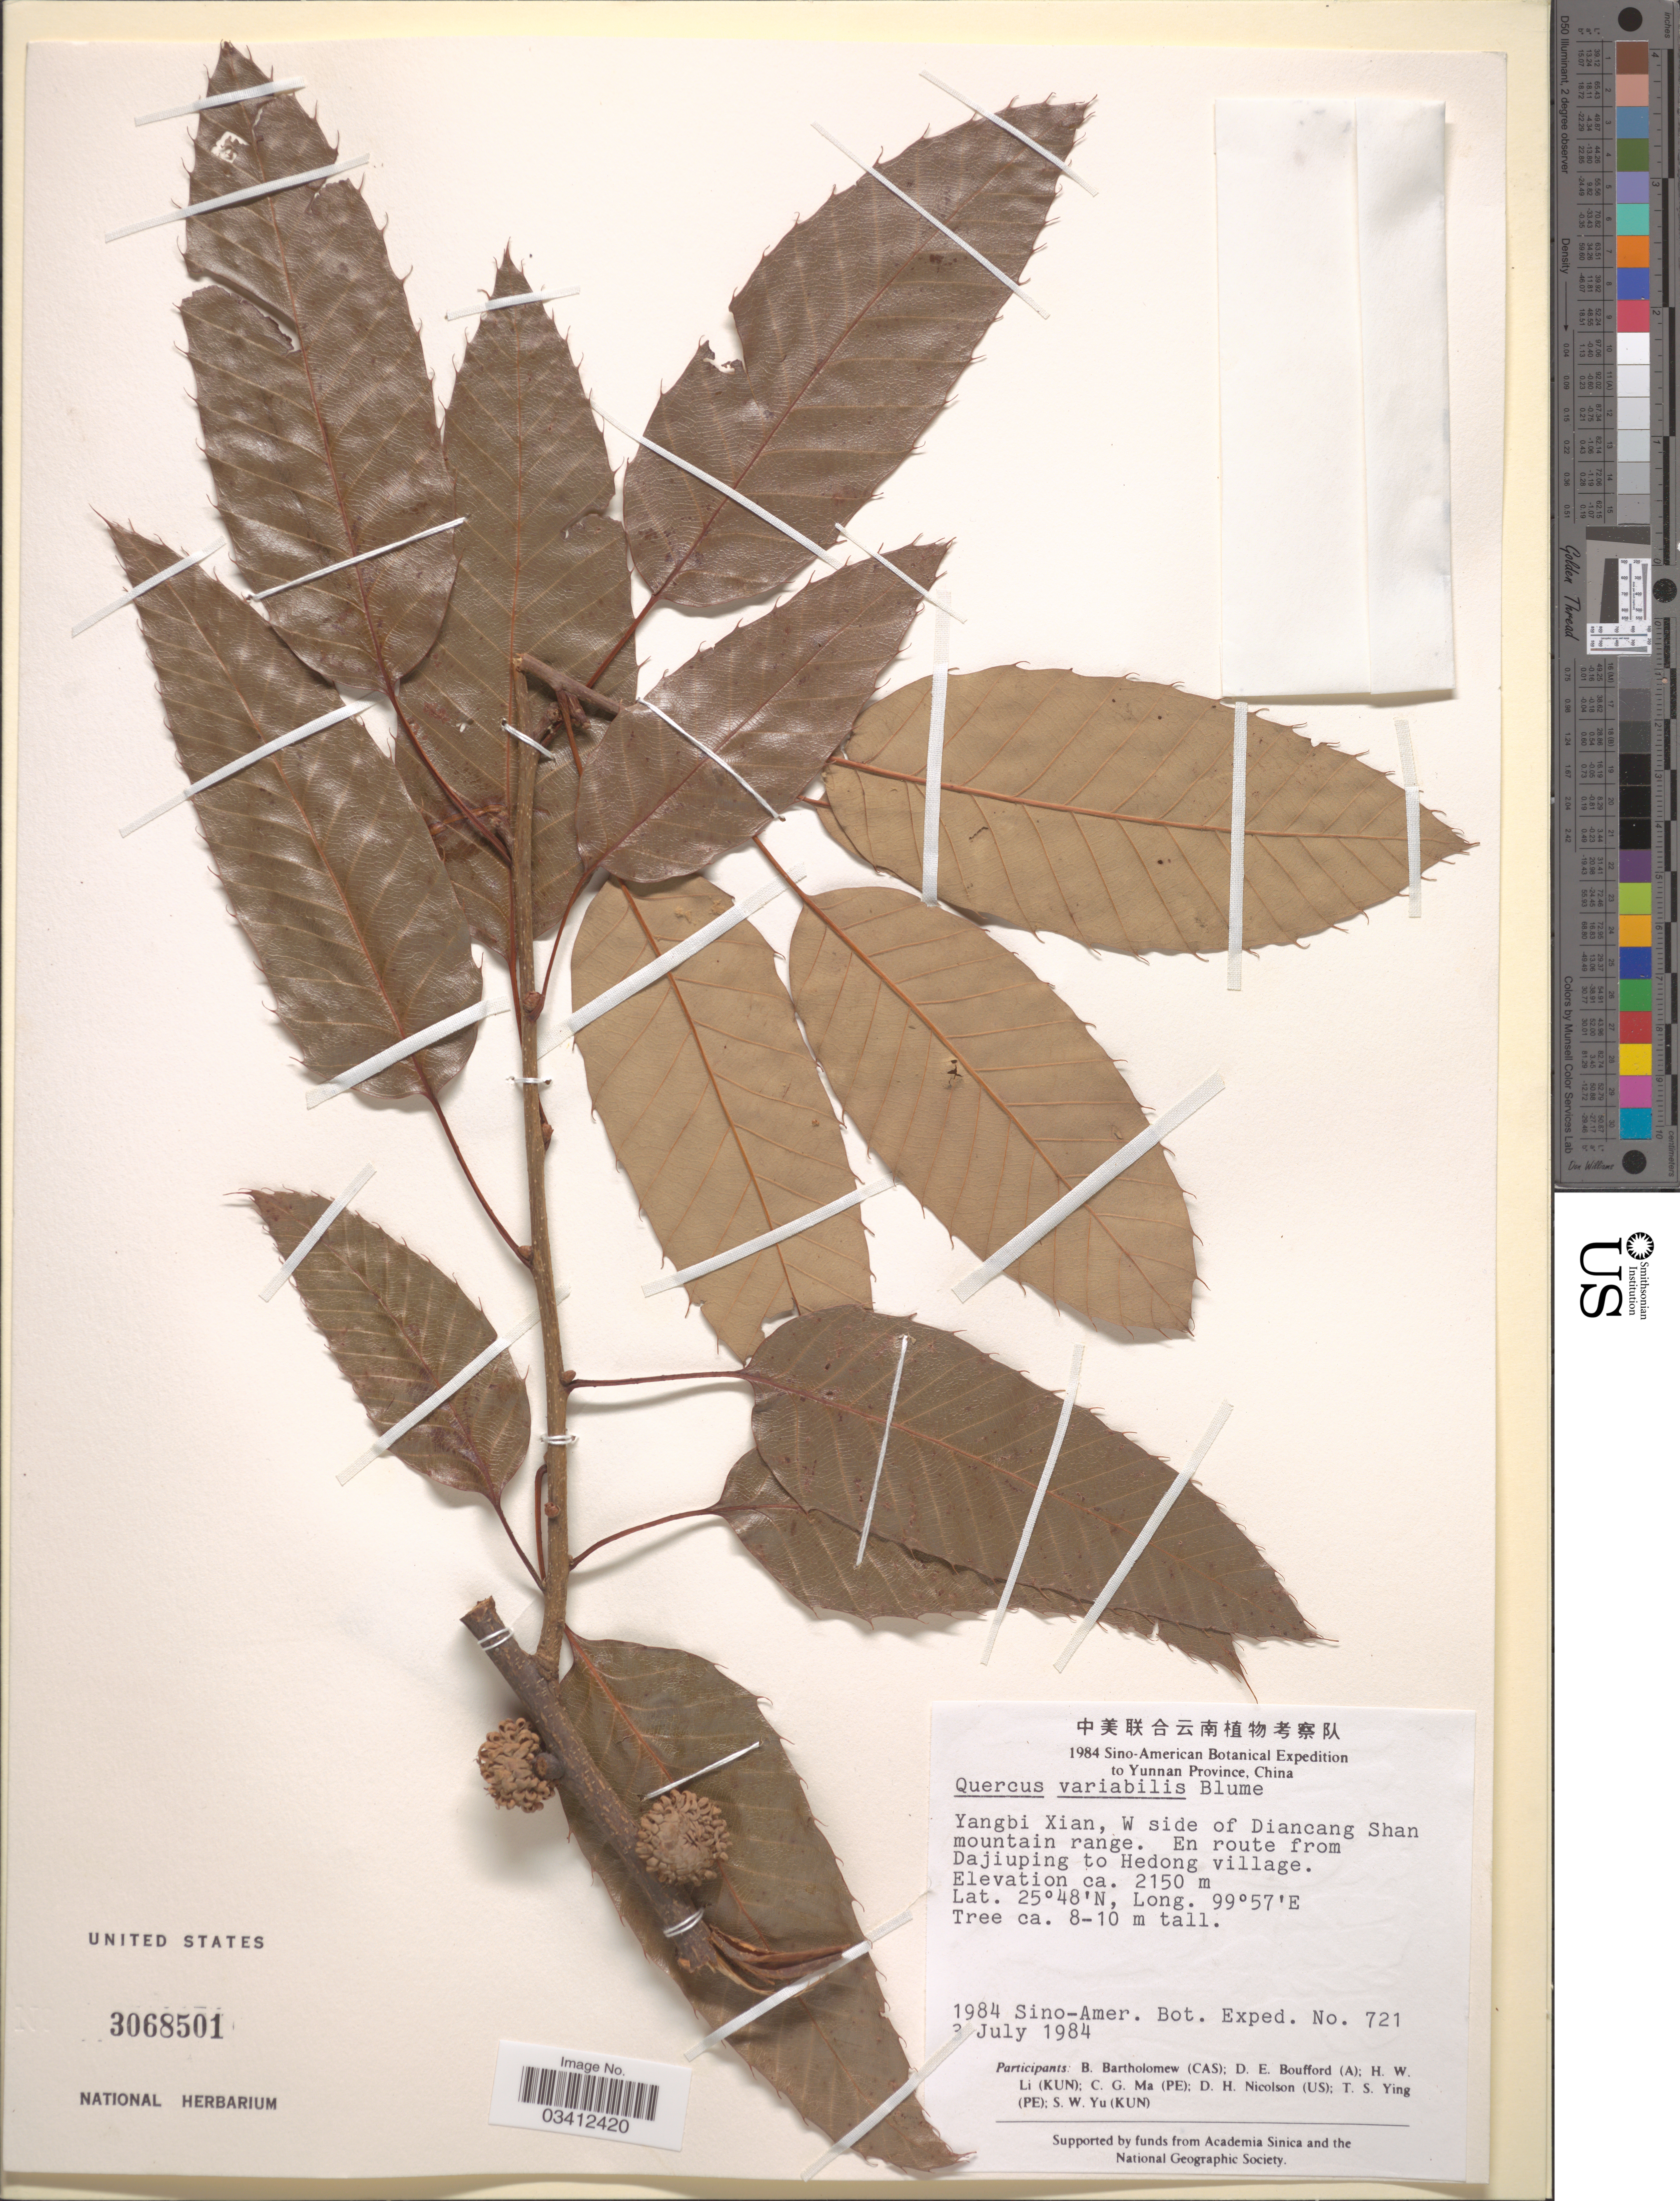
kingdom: Plantae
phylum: Tracheophyta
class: Magnoliopsida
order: Fagales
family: Fagaceae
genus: Quercus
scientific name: Quercus variabilis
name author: Blume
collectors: Sino-Amer. Bot. Exped. 1984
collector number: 721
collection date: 1984-07-03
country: China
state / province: Yunnan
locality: Yangbi Xian, W side of Diancang Shan mountain range. En route from Dajiuping to Hedong village.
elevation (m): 2150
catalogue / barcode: US 3068501